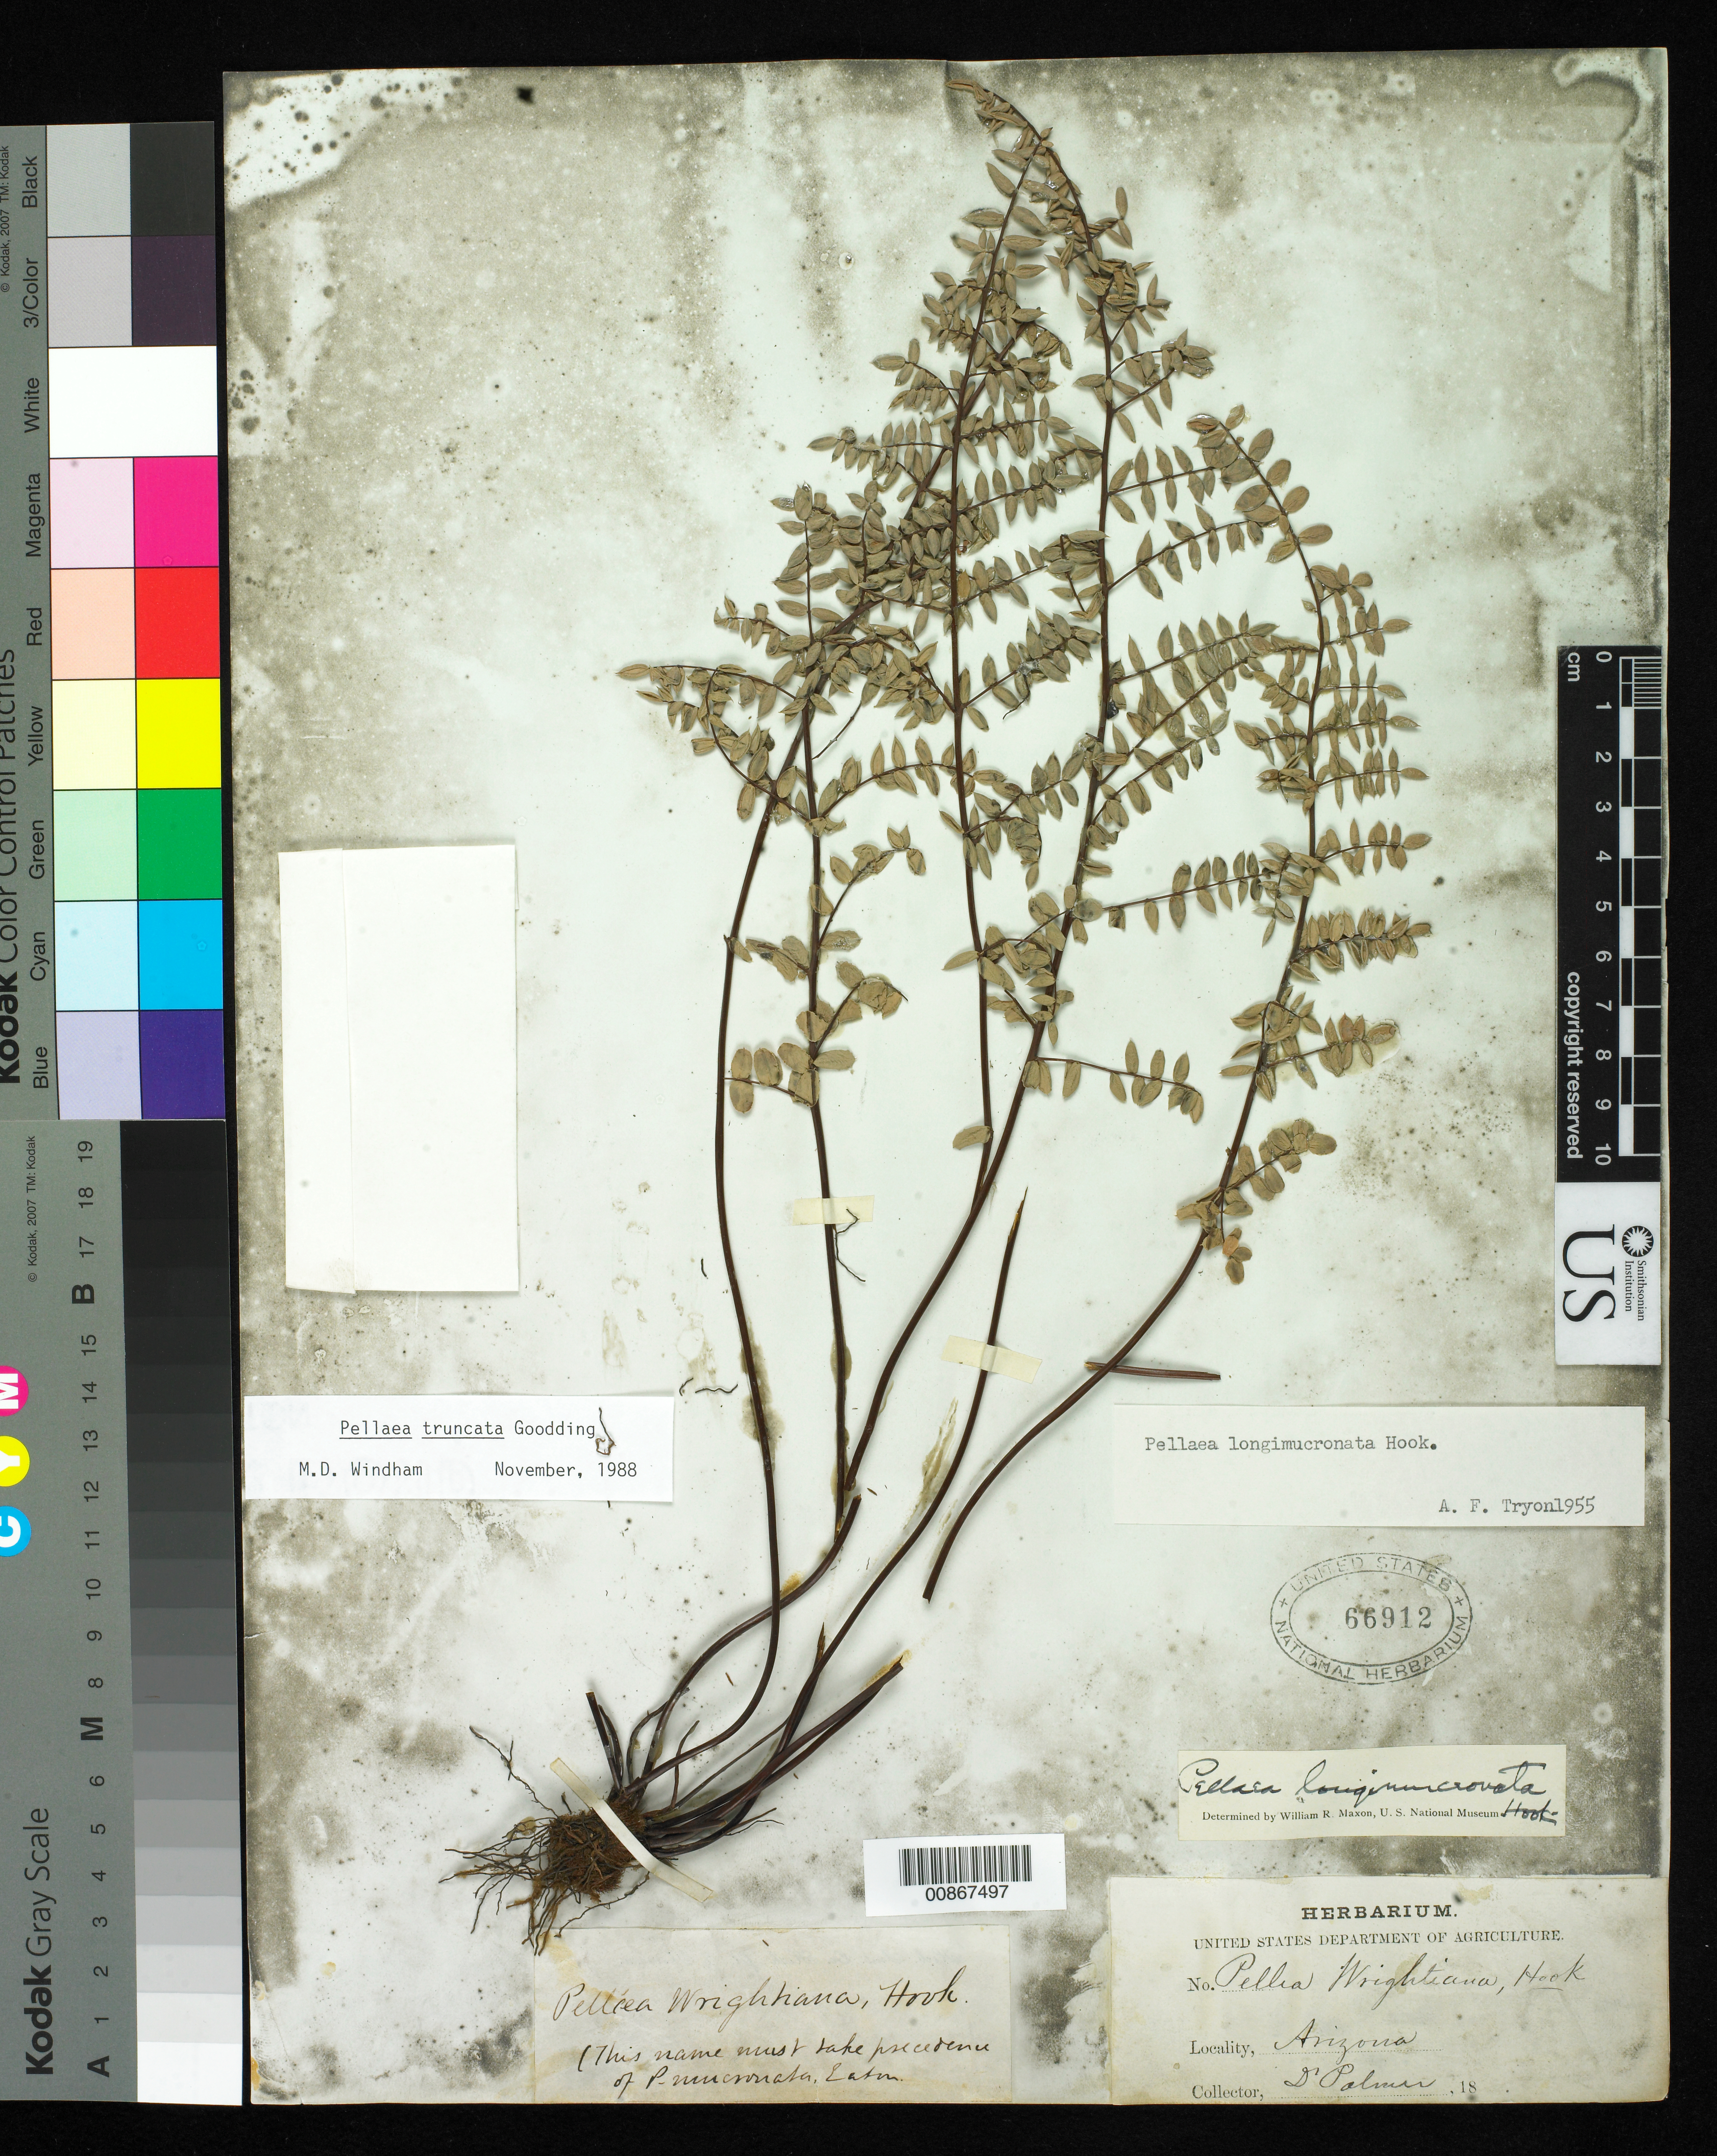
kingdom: Plantae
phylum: Tracheophyta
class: Polypodiopsida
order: Polypodiales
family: Pteridaceae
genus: Pellaea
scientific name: Pellaea truncata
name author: Goodd.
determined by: Windham, M. D., (UT)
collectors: E. Palmer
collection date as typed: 18--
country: United States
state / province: Arizona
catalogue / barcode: US 66912